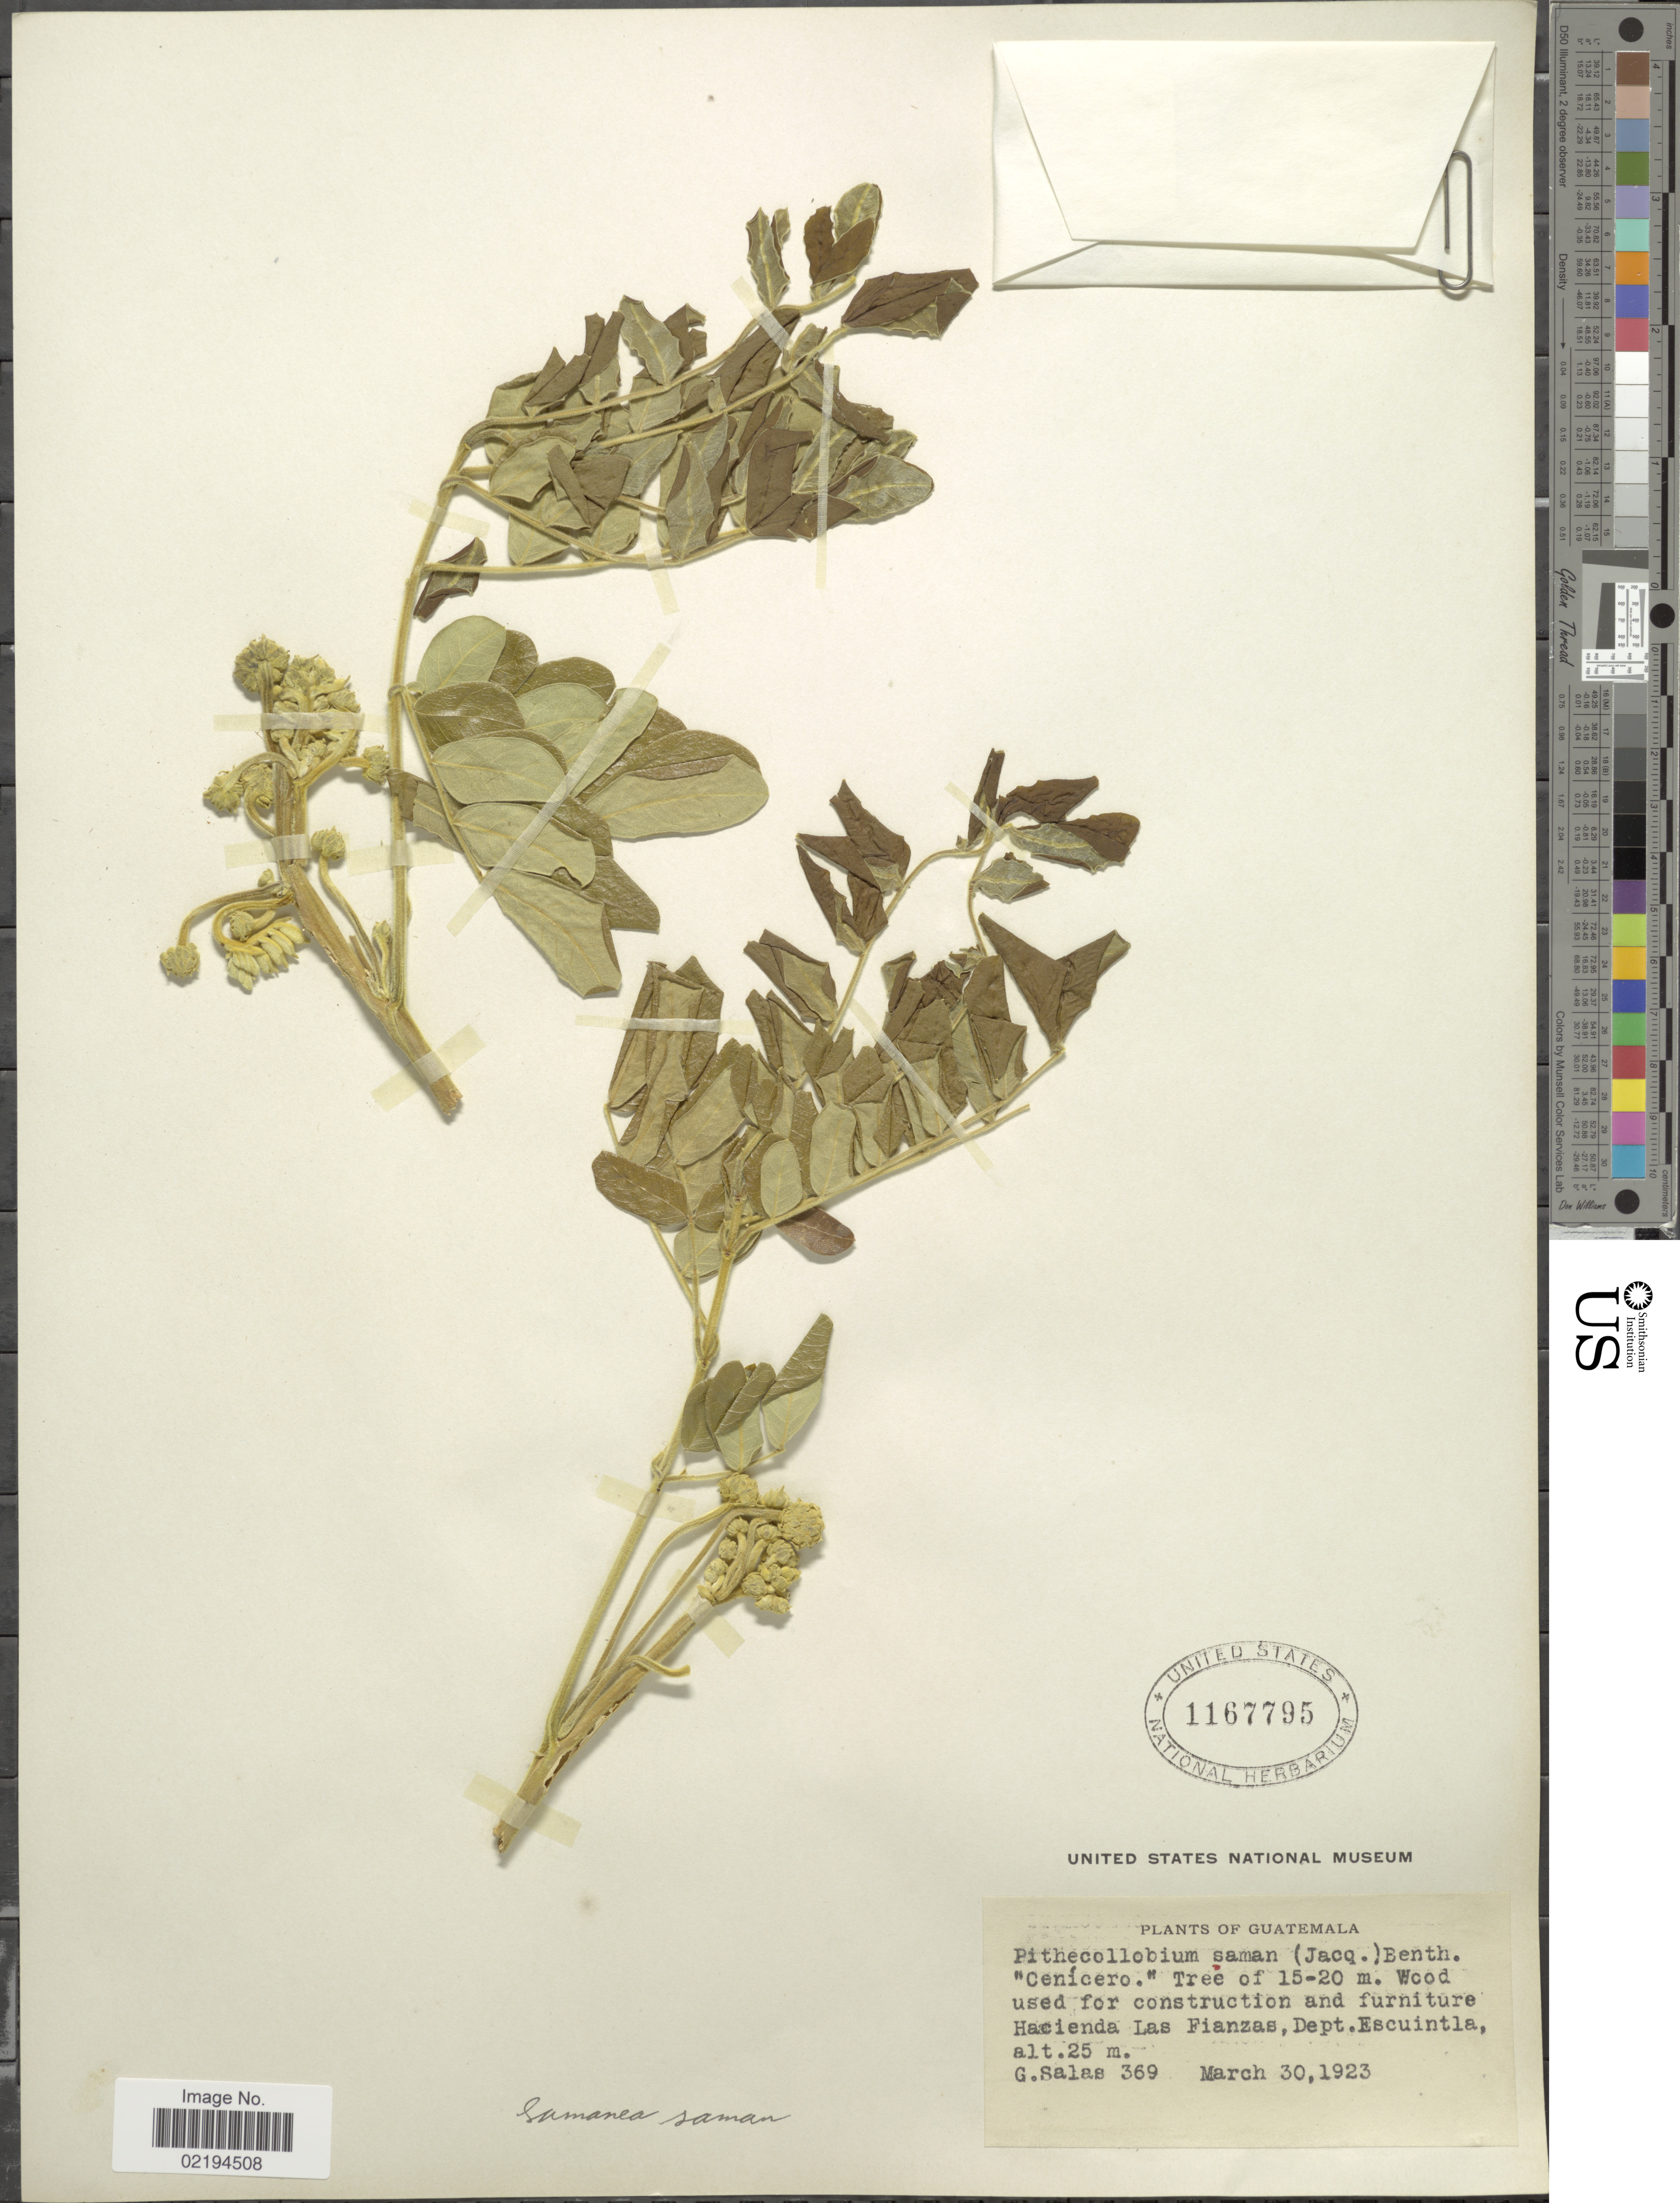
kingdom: Plantae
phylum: Tracheophyta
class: Magnoliopsida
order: Fabales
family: Fabaceae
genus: Samanea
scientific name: Samanea saman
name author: (Jacq.) Merr.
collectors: G. Salas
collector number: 369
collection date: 1923-03-30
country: Guatemala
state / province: Escuintla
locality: Hacienda Las Fianzas.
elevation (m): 25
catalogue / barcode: US 1167795